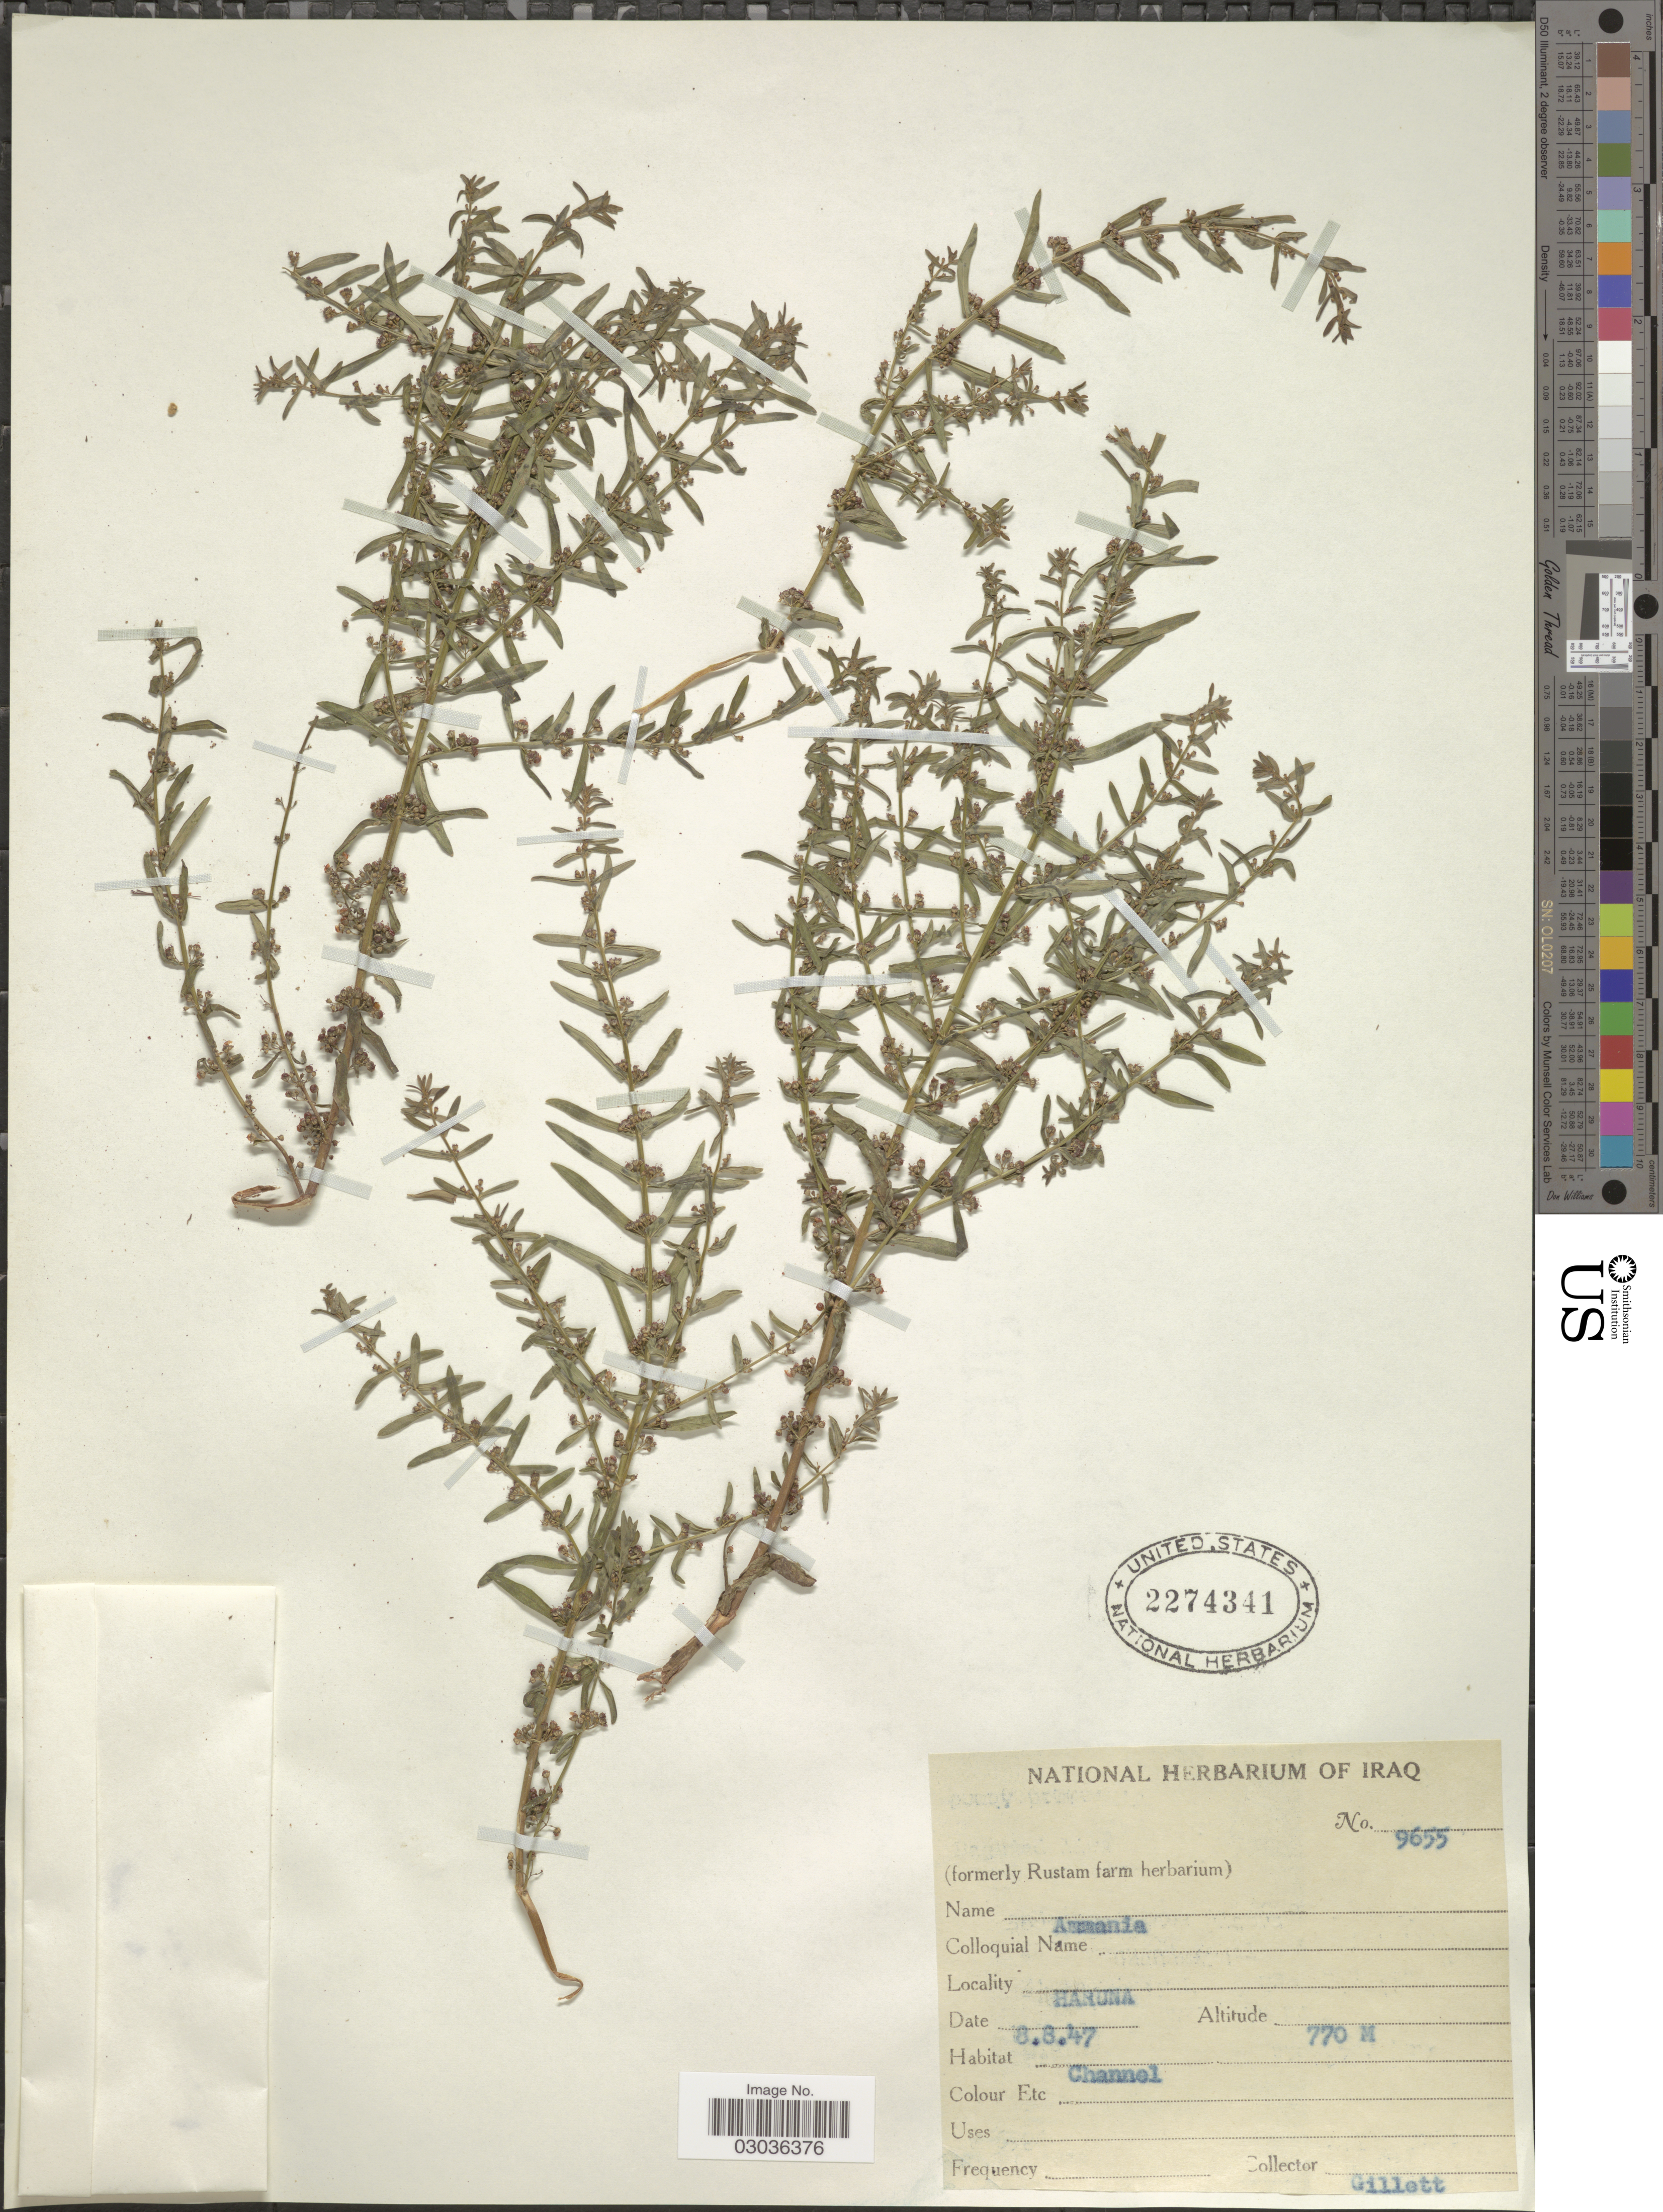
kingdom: Plantae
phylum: Tracheophyta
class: Magnoliopsida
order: Myrtales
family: Lythraceae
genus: Ammannia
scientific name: Ammannia baccifera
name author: L.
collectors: Gillett, --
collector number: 9655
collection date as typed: Transcribed d/m/y: 8/8/47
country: Iraq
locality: Haruna. Channel.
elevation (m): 770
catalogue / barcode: US 2274341